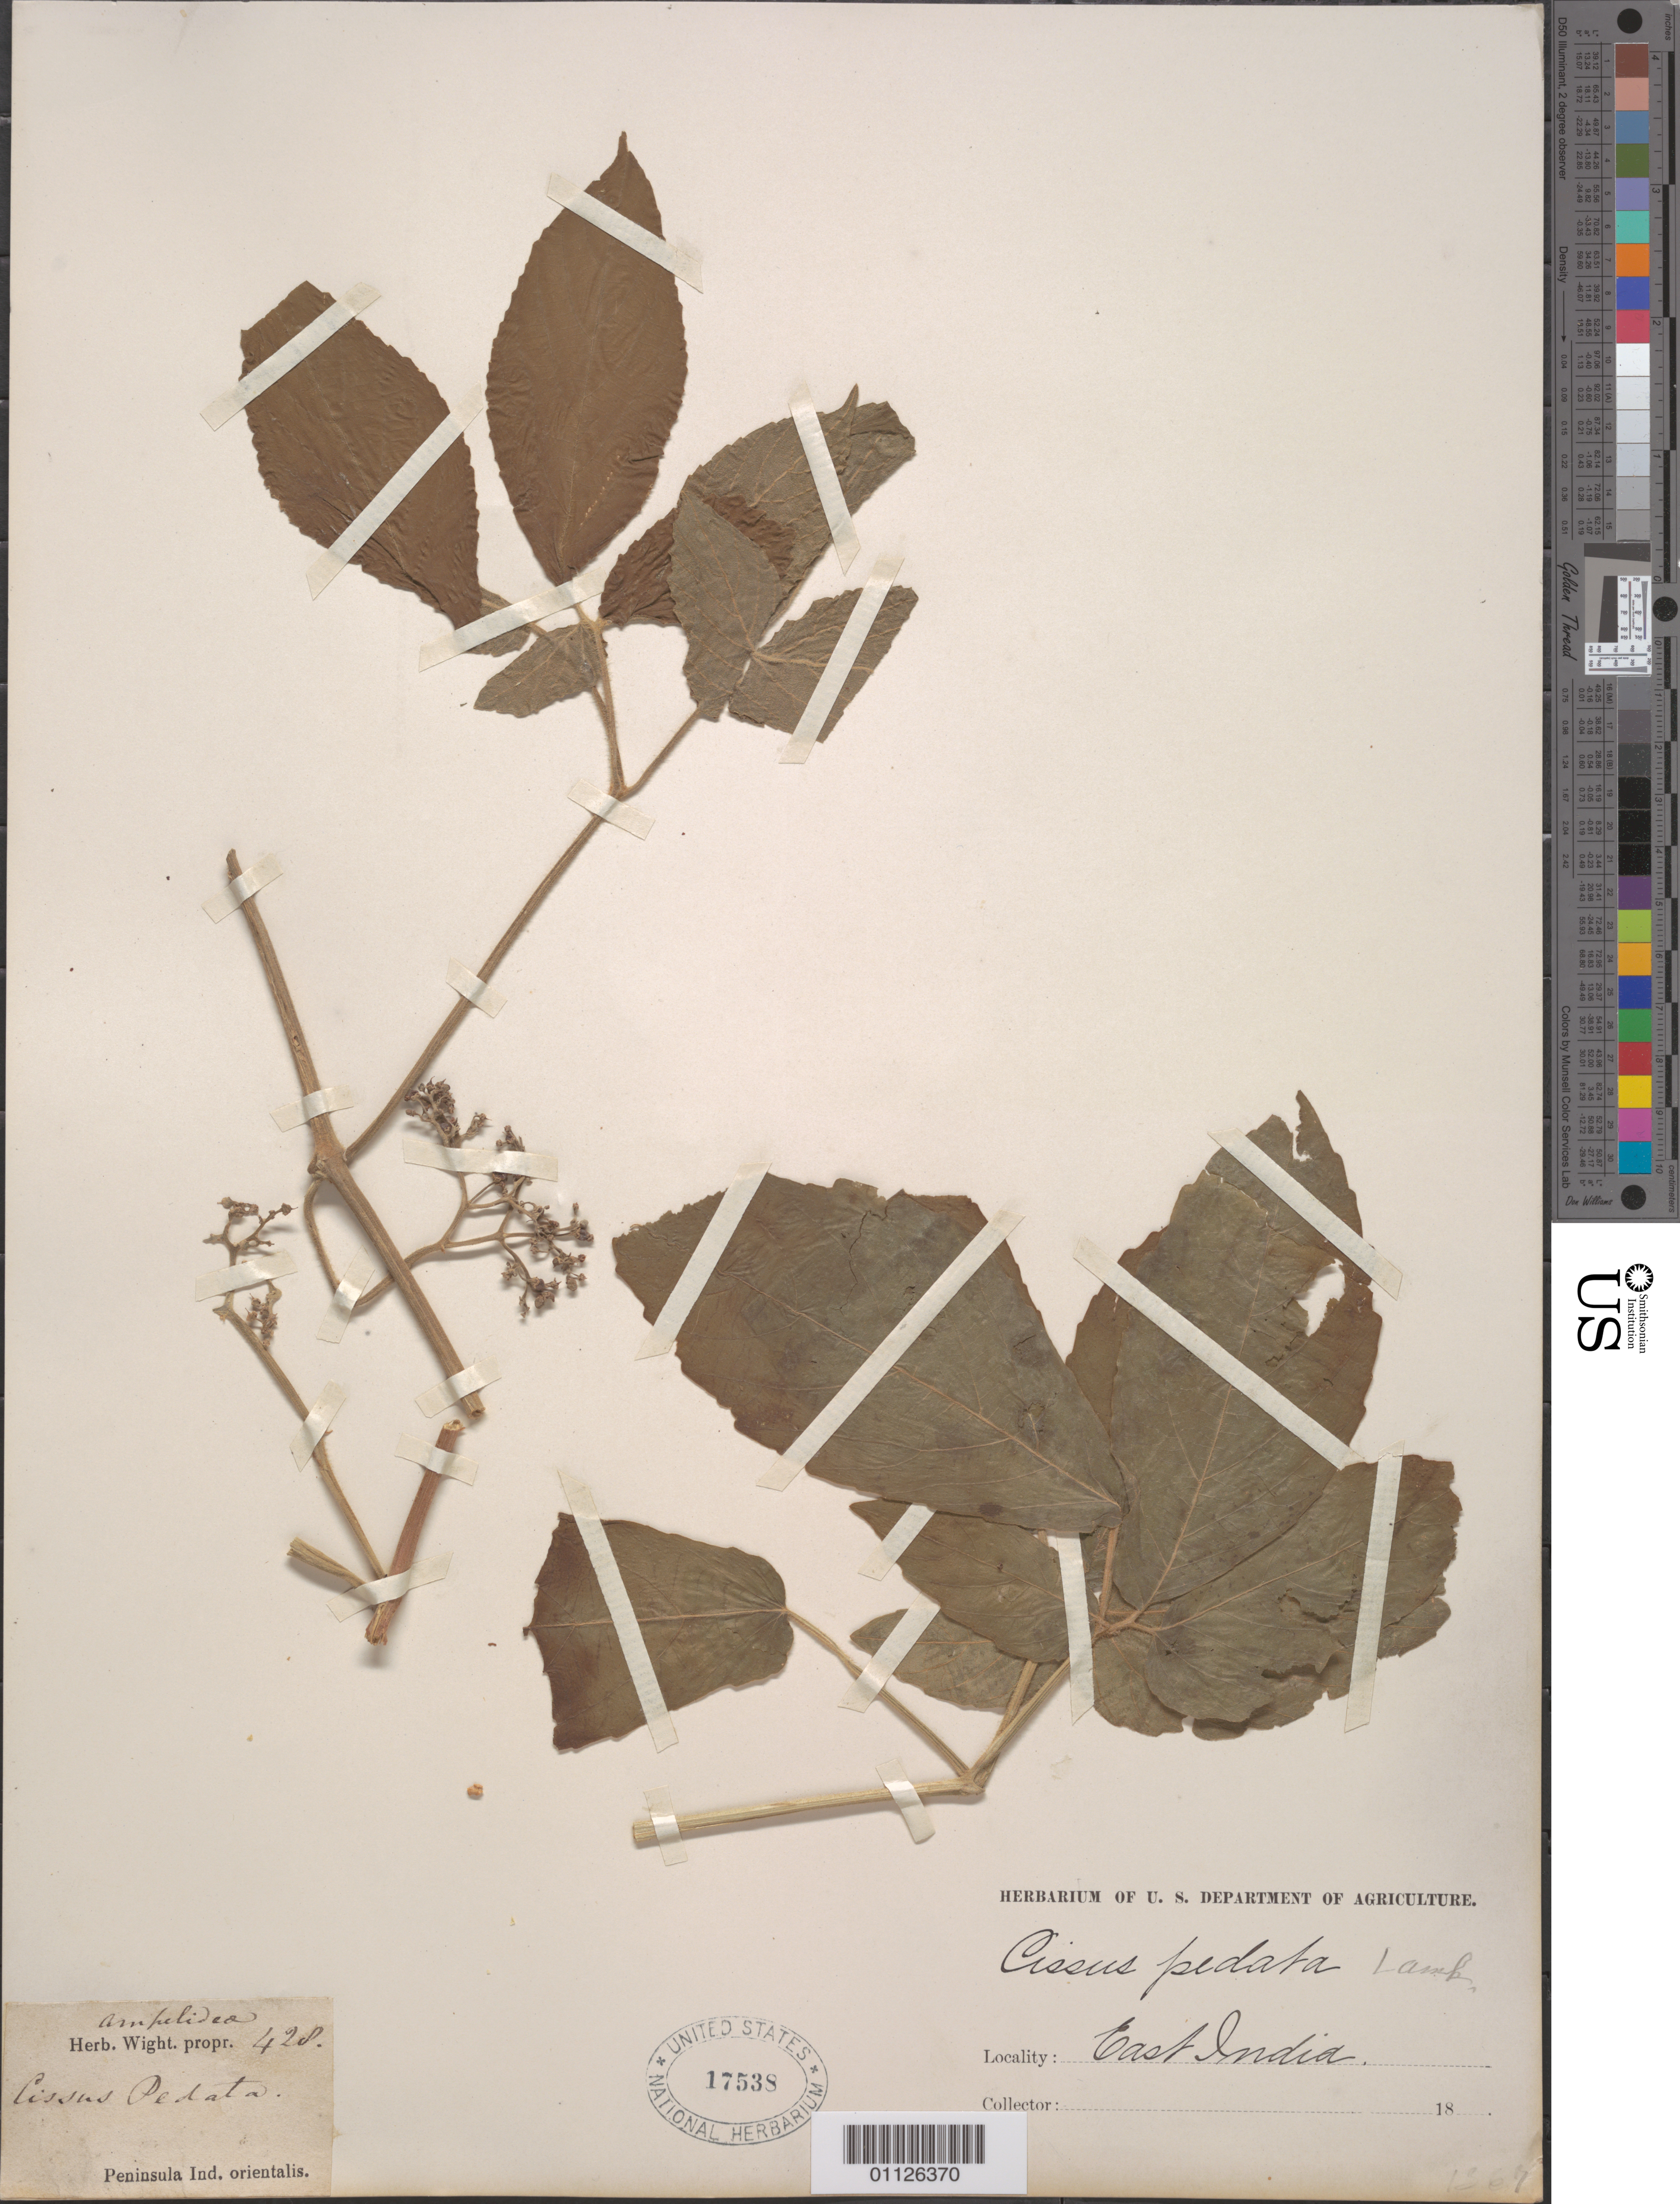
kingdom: Plantae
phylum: Tracheophyta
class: Magnoliopsida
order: Vitales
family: Vitaceae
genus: Cayratia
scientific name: Cayratia pedata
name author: (Lour.) Gagnep.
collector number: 428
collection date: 1800/1900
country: India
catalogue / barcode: US 17538